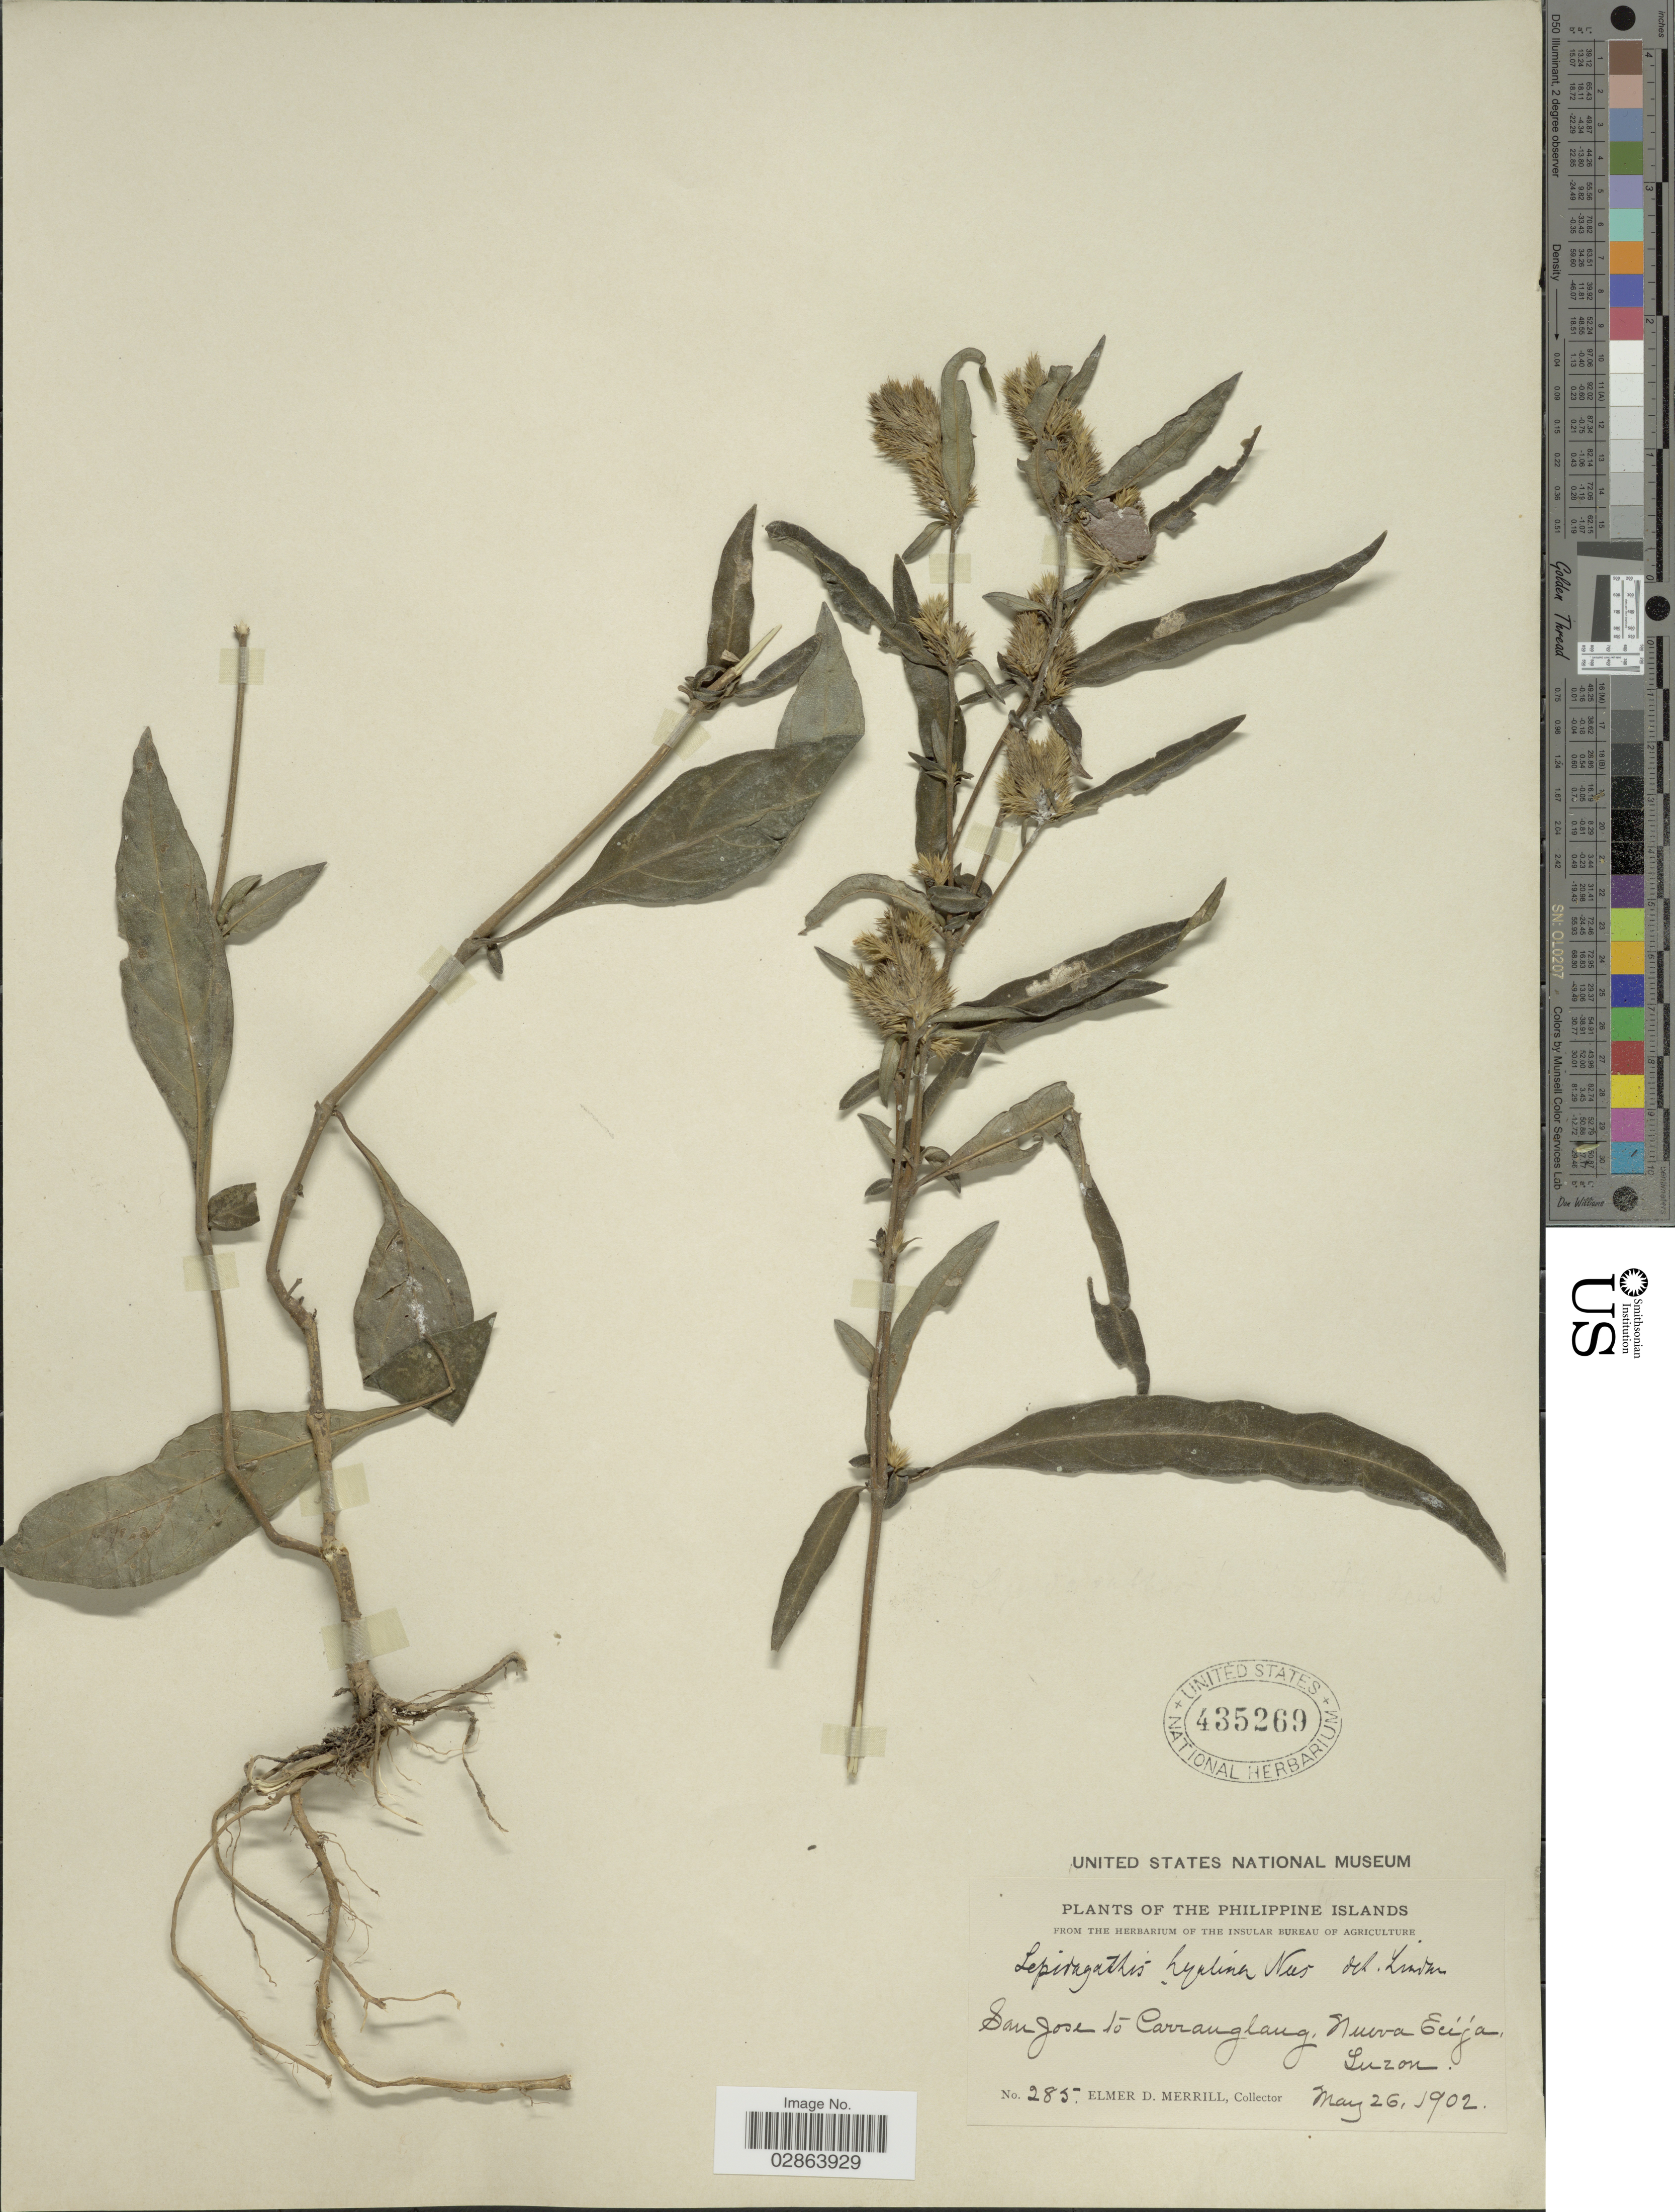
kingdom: Plantae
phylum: Tracheophyta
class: Magnoliopsida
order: Lamiales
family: Acanthaceae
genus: Lepidagathis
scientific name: Lepidagathis incurva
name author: Buch.-Ham. ex D. Don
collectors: E. D. Merrill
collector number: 285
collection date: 1902-05-26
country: Philippines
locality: San Jose to Carranglang, Nueva Ecija, Luzon.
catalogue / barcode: US 435269